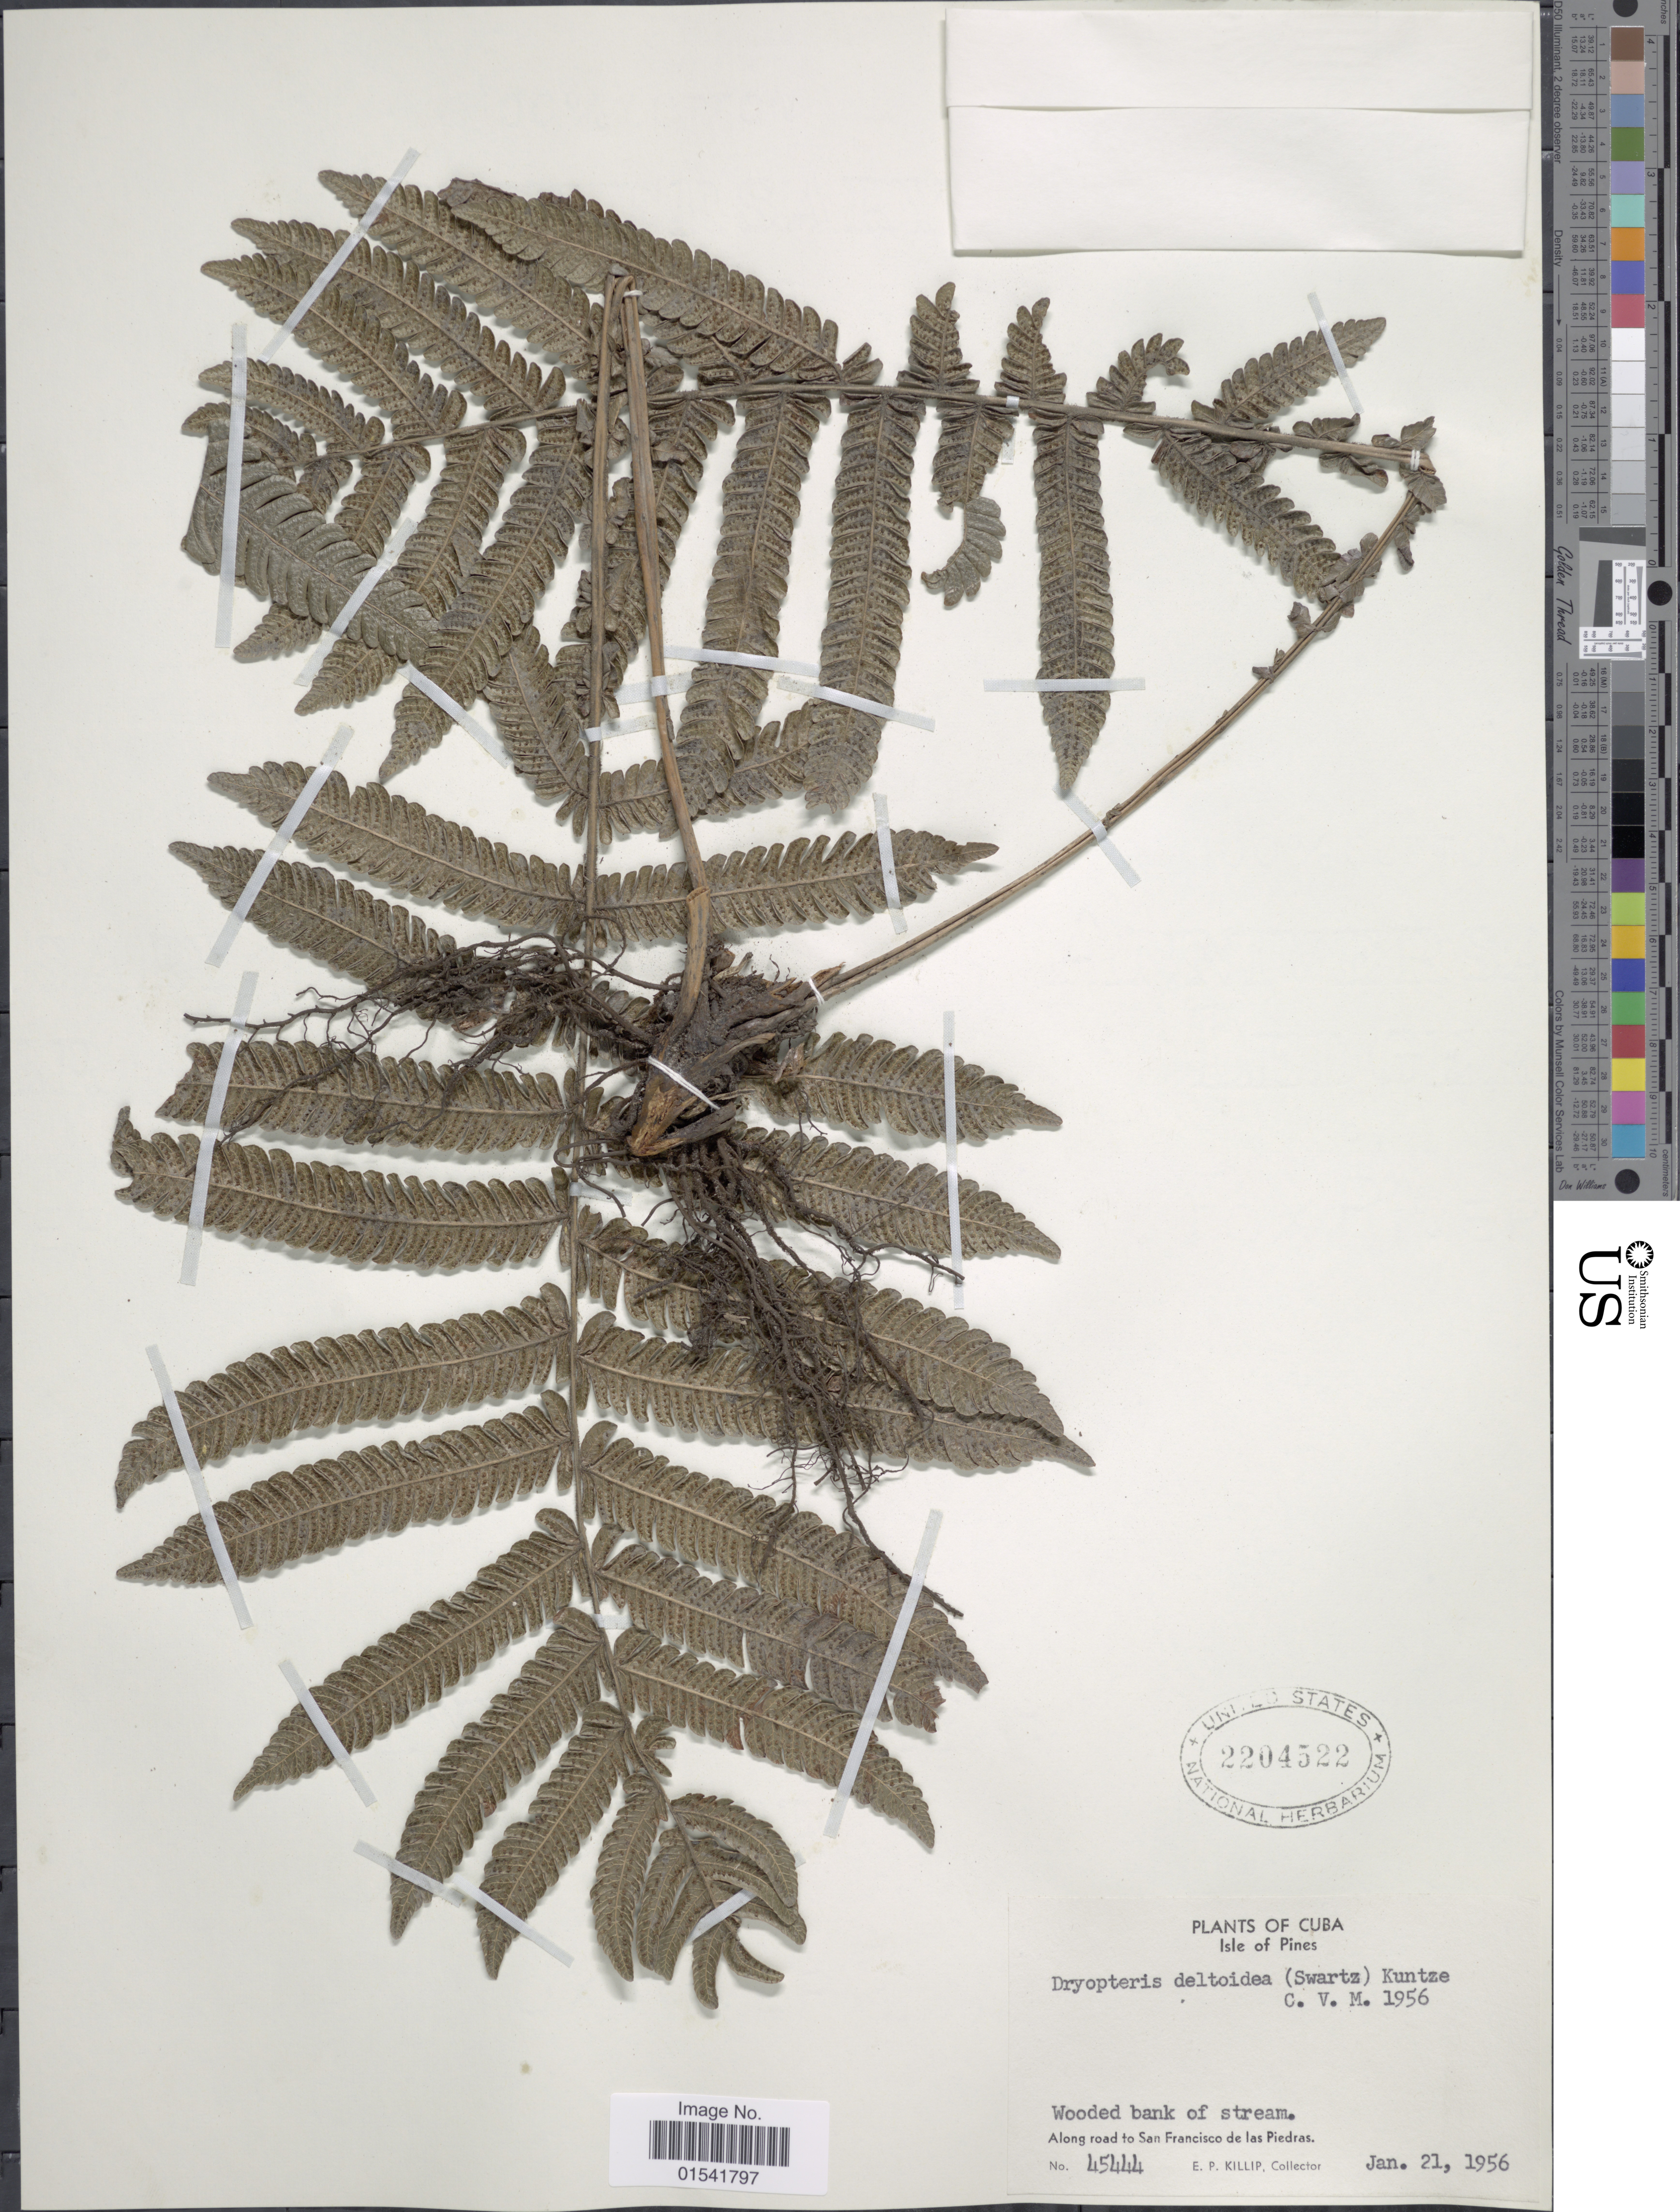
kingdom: Plantae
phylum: Tracheophyta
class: Polypodiopsida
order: Polypodiales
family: Thelypteridaceae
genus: Steiropteris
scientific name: Steiropteris deltoidea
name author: (Sw.) Pic. Serm.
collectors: E. P. Killip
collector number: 45444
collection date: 1956-01-21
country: Cuba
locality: Isle of Pines, Along road to San Francisco de las Piedras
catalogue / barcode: US 2204522